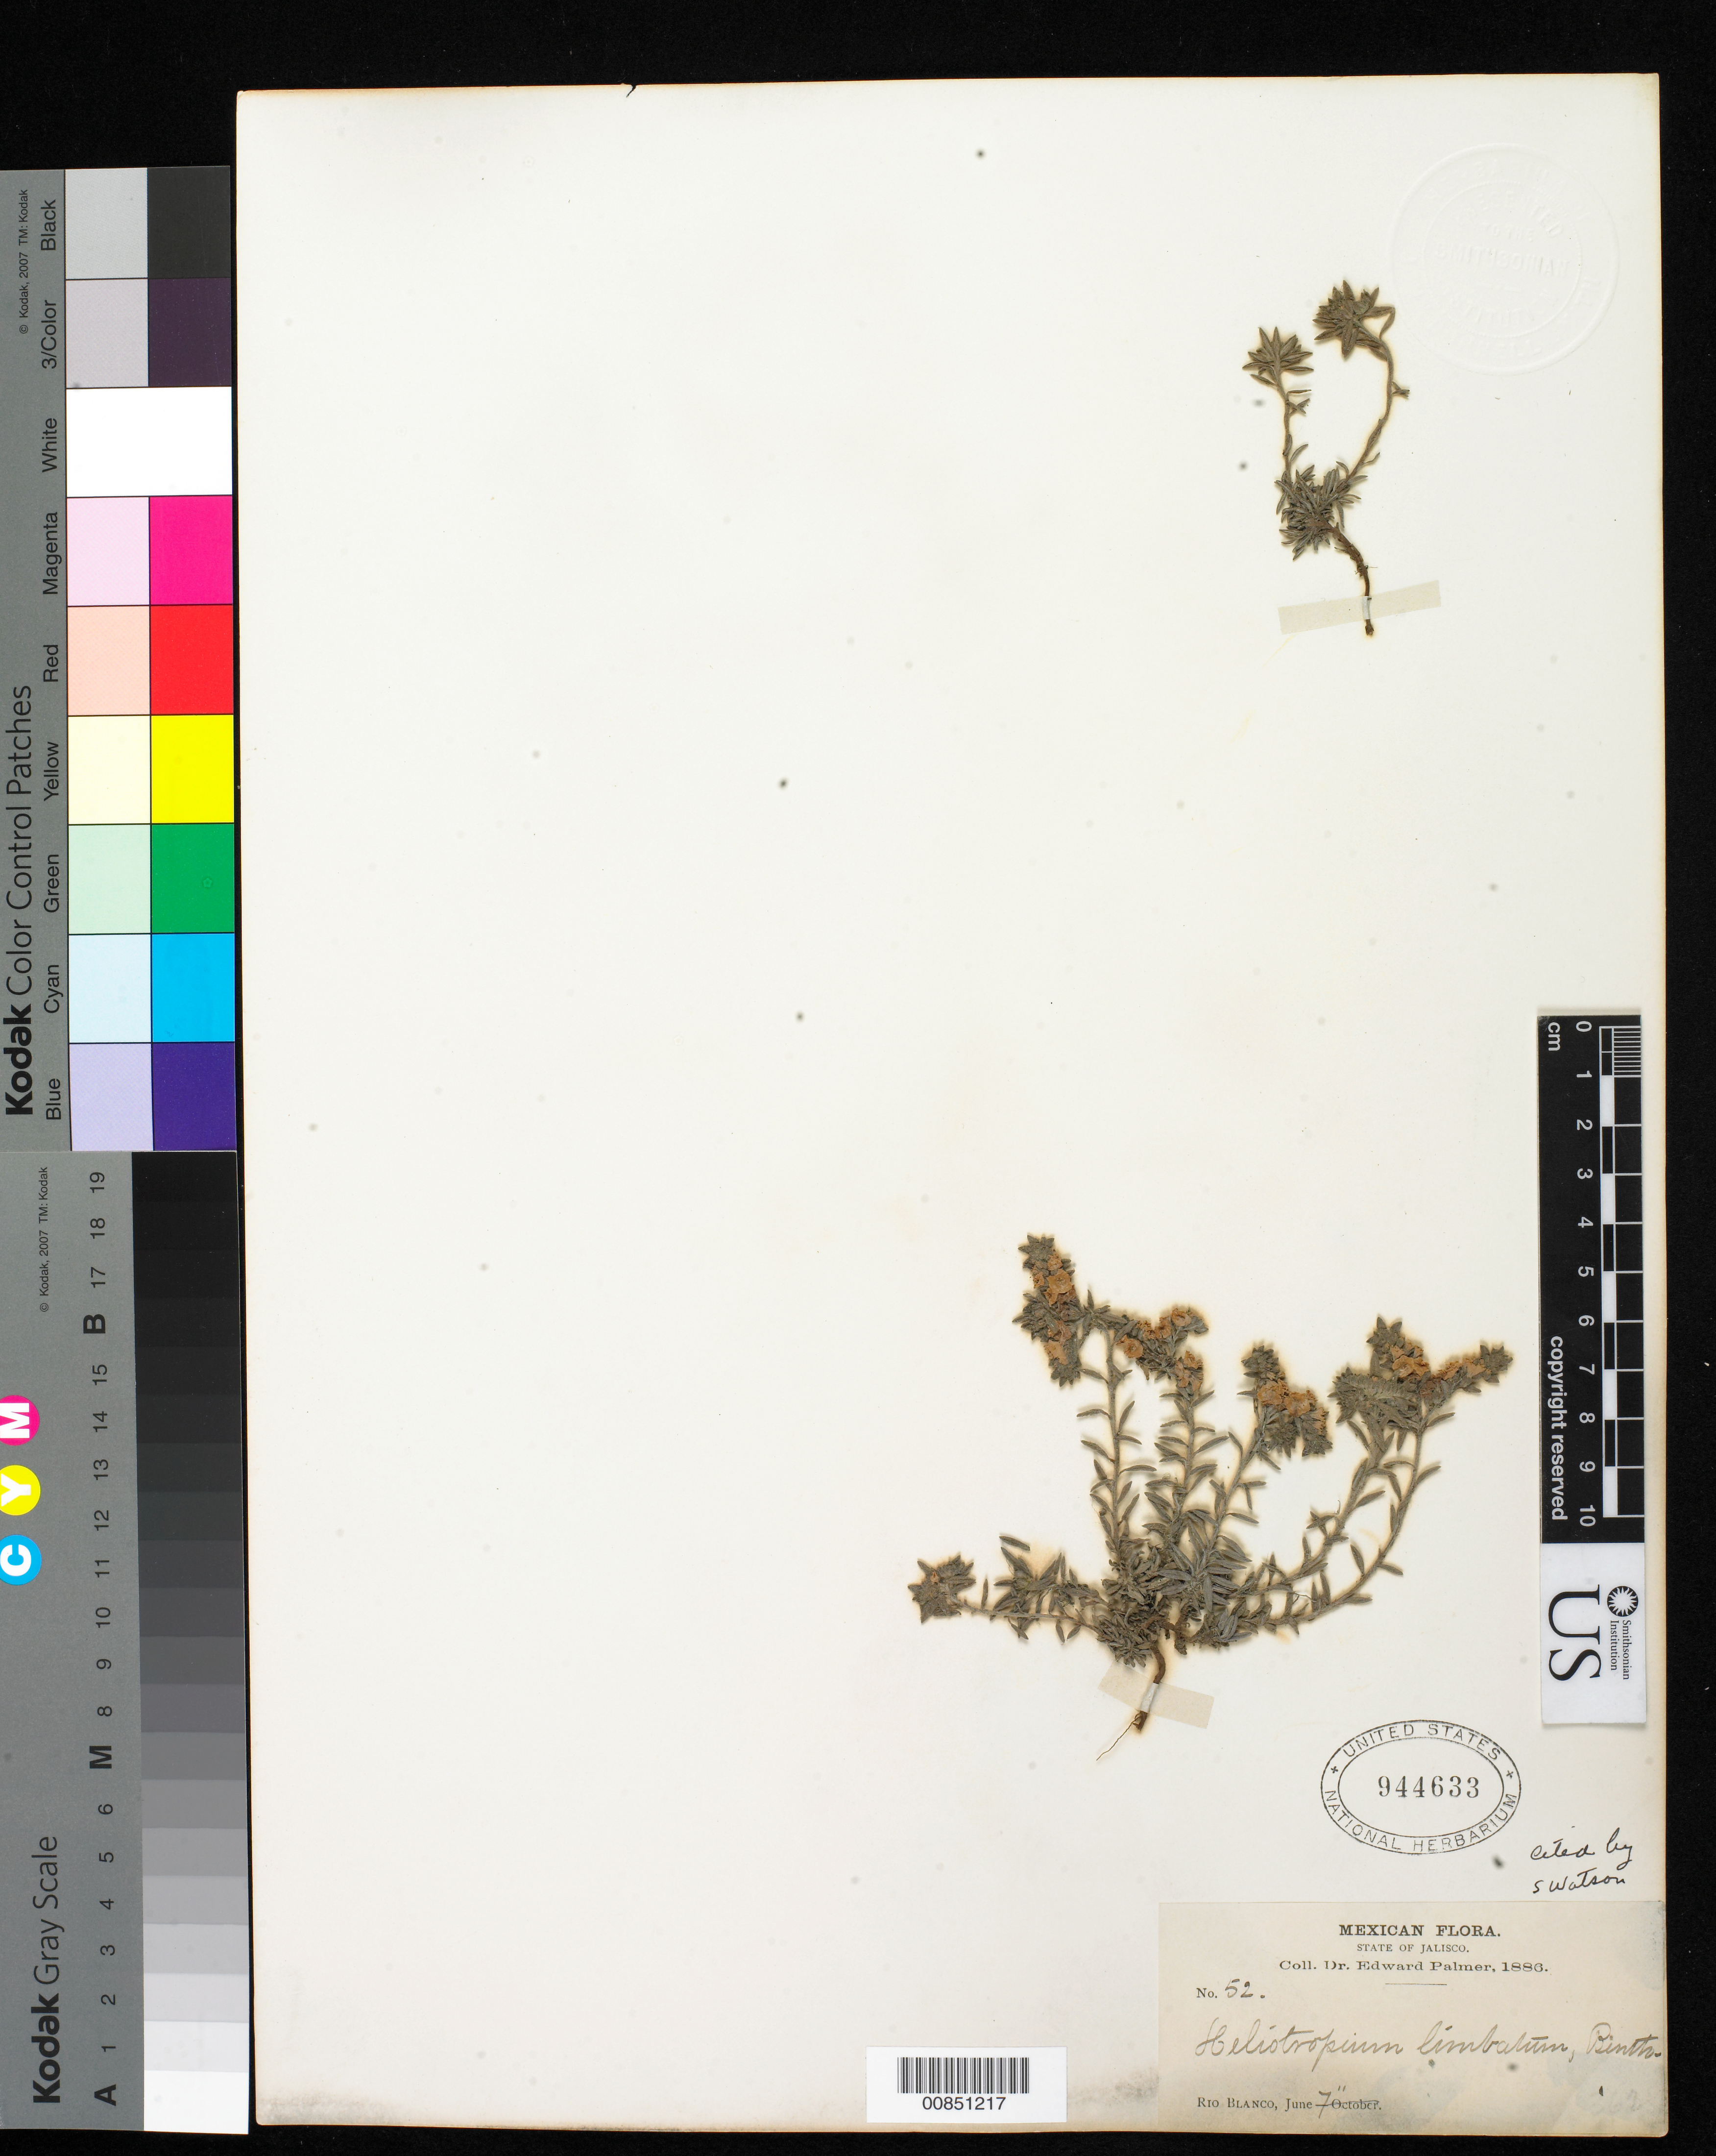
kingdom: Plantae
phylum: Tracheophyta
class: Magnoliopsida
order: Boraginales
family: Heliotropiaceae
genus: Heliotropium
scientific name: Heliotropium limbatum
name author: Benth.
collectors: E. Palmer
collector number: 52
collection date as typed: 07 Jun 1886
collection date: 1886-06-07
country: Mexico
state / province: Jalisco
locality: Río Blanco, Jalisco.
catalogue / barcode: US 944633